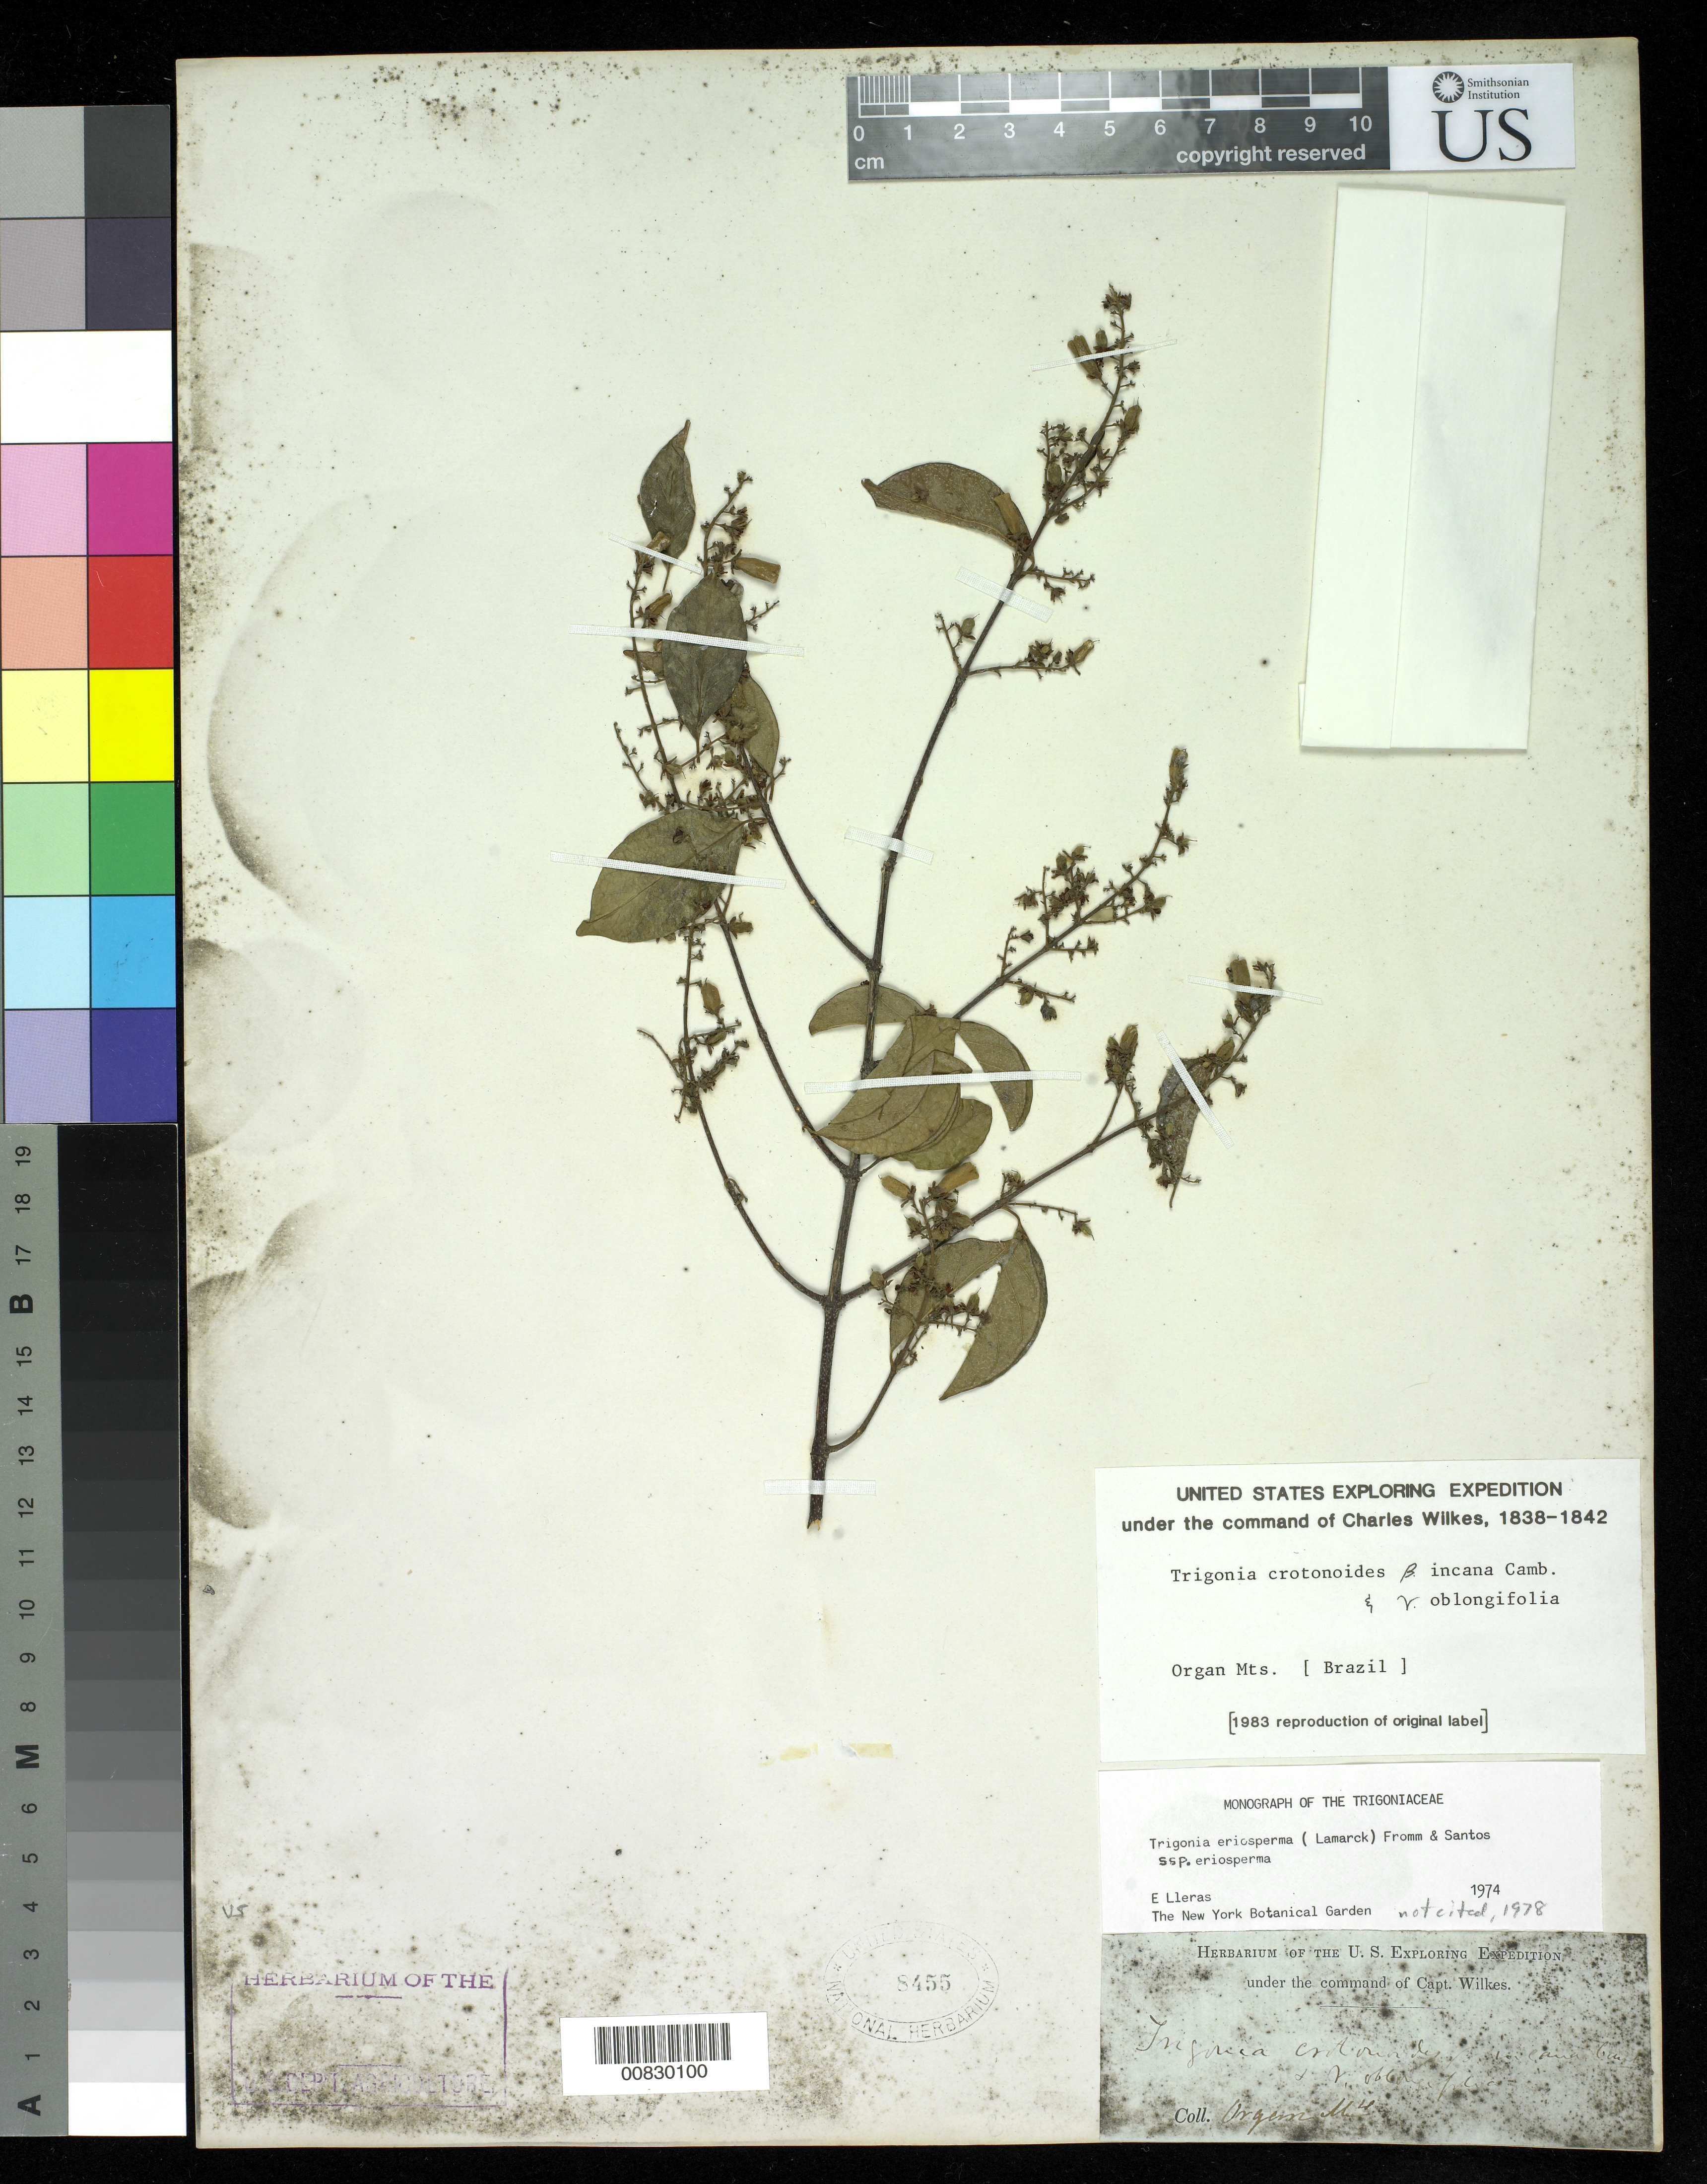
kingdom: Plantae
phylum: Tracheophyta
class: Magnoliopsida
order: Malpighiales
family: Trigoniaceae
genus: Trigonia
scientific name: Trigonia eriosperma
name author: (Lam.) Fromm & E. Santos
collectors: Wilkes Explor. Exped.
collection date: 1838/1842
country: Brazil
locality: Organ Mts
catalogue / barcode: US 8455